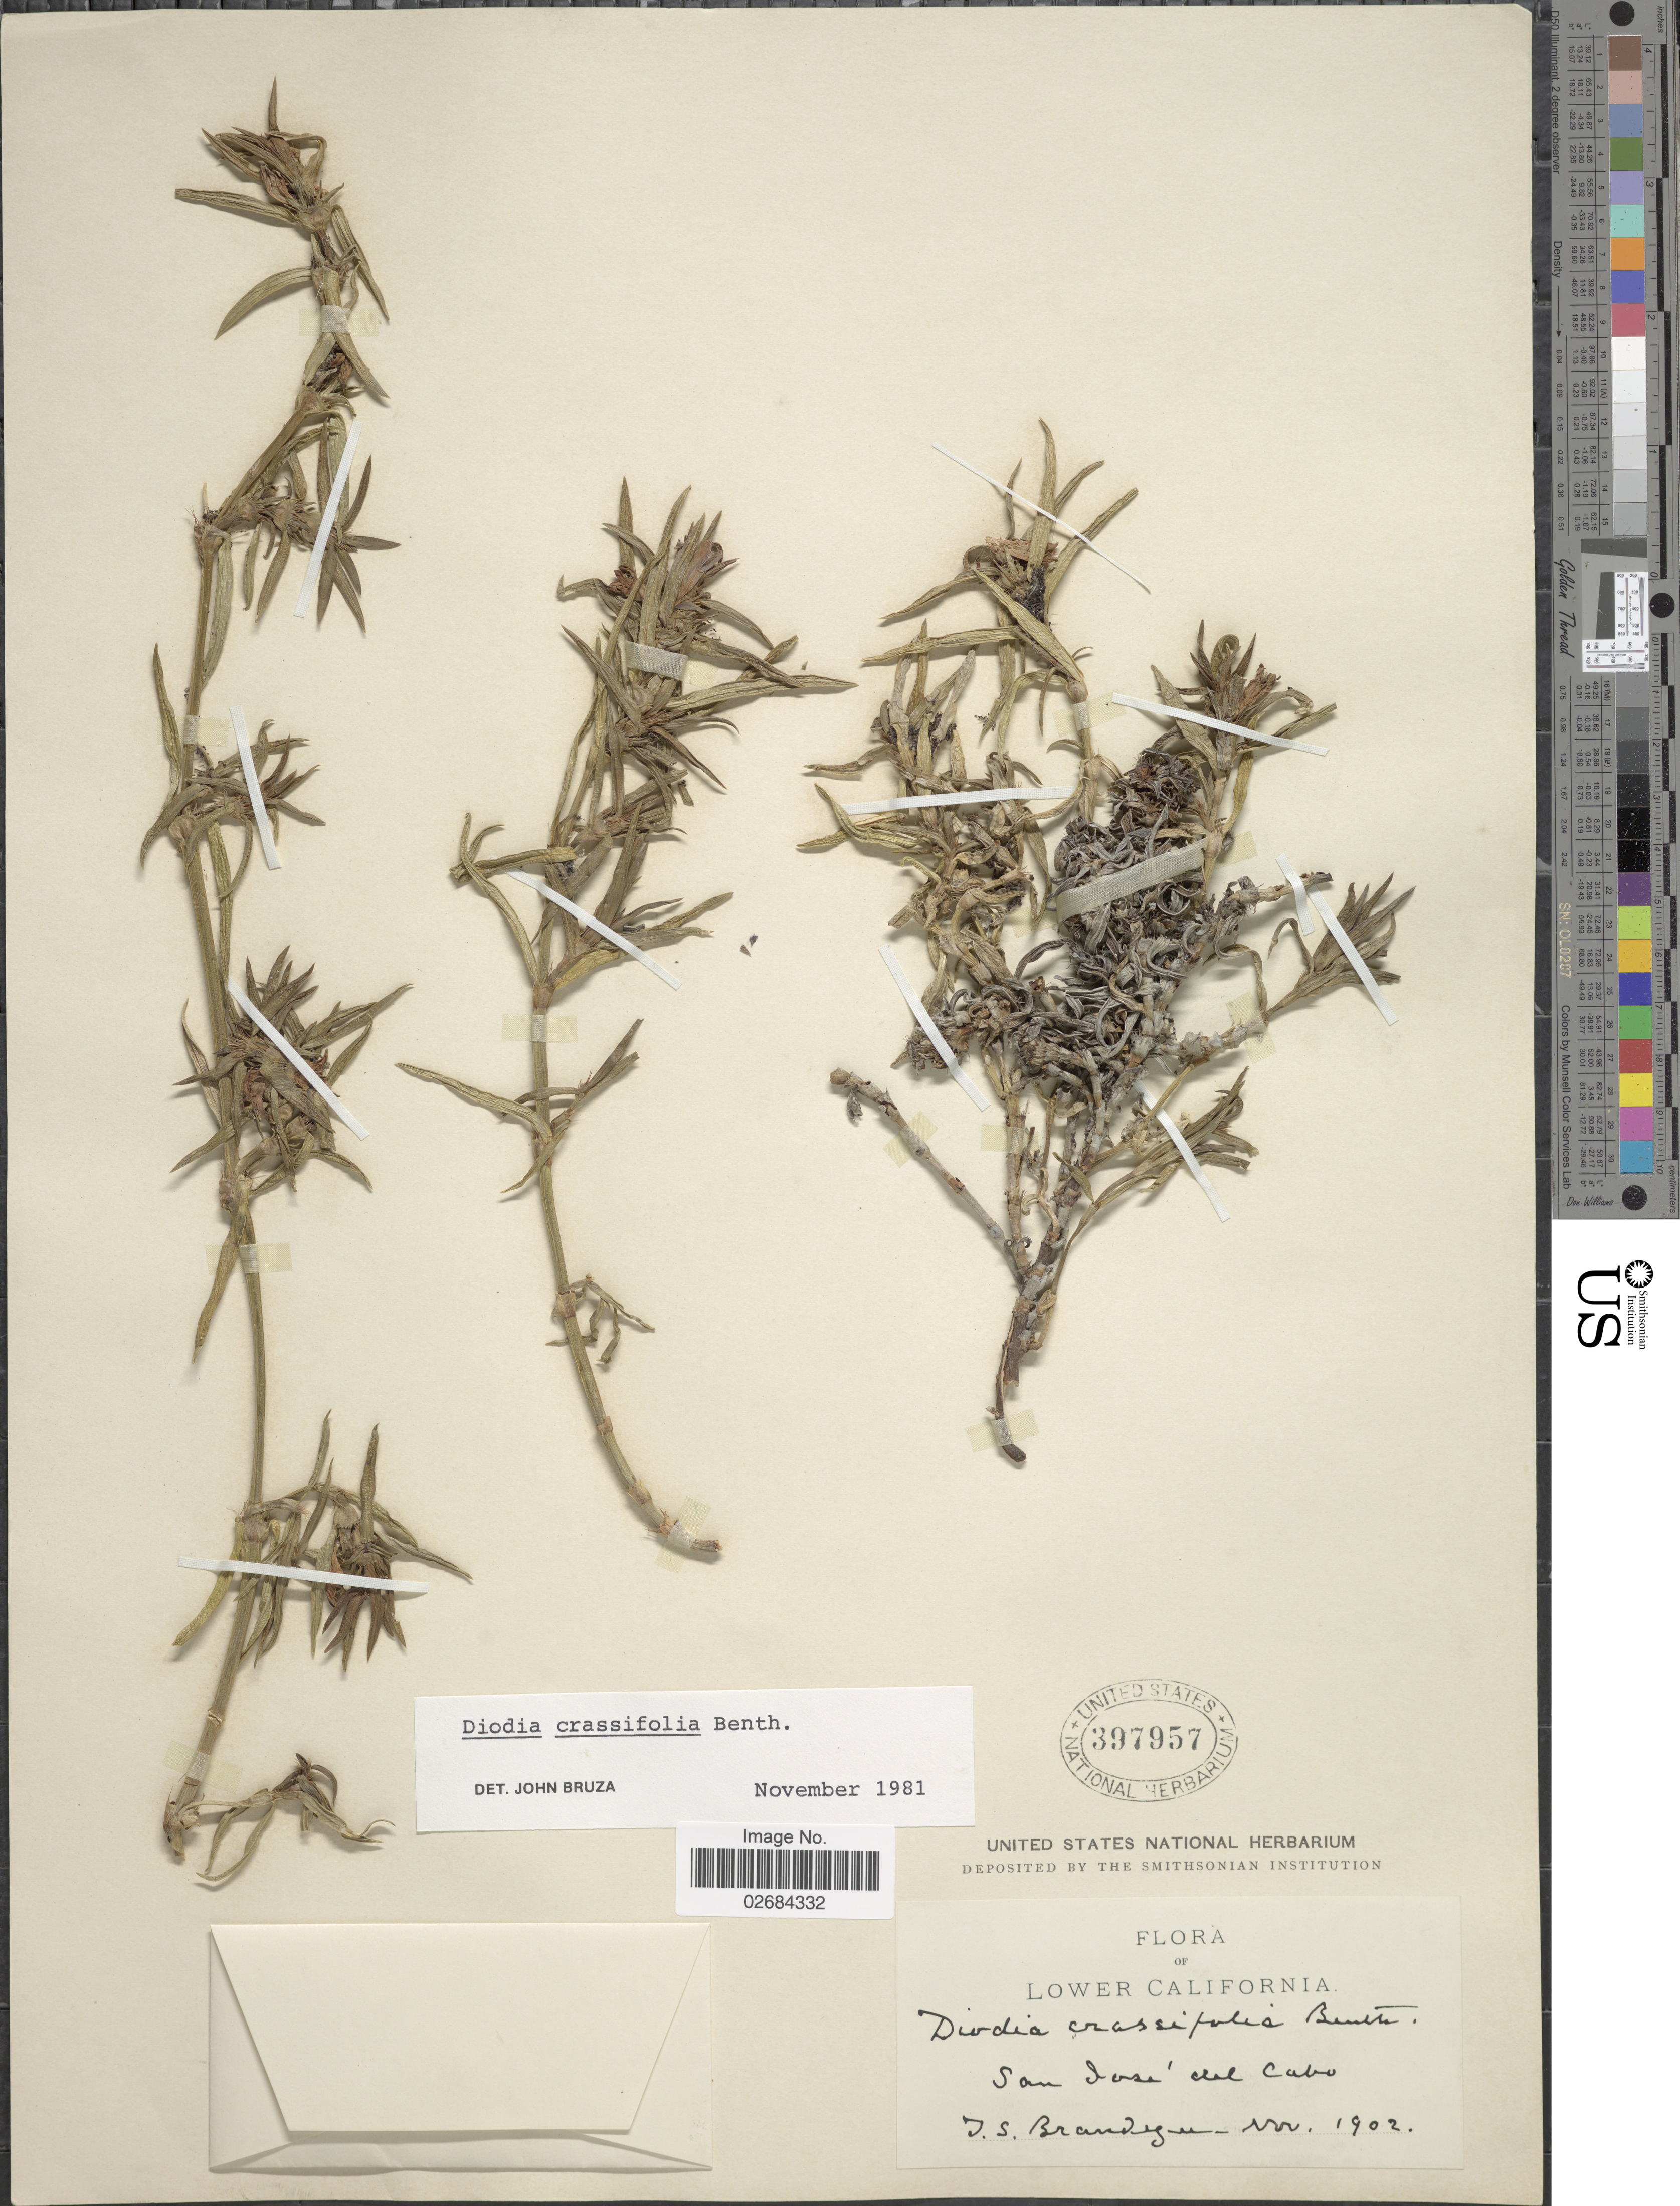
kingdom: Plantae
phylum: Tracheophyta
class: Magnoliopsida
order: Gentianales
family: Rubiaceae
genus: Diodia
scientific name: Diodia crassifolia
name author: Benth.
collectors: T. S. Brandegee (herbarium)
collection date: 1902-11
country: Mexico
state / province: Baja California Sur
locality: Lower California. San Jose del Cabo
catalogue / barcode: US 397957